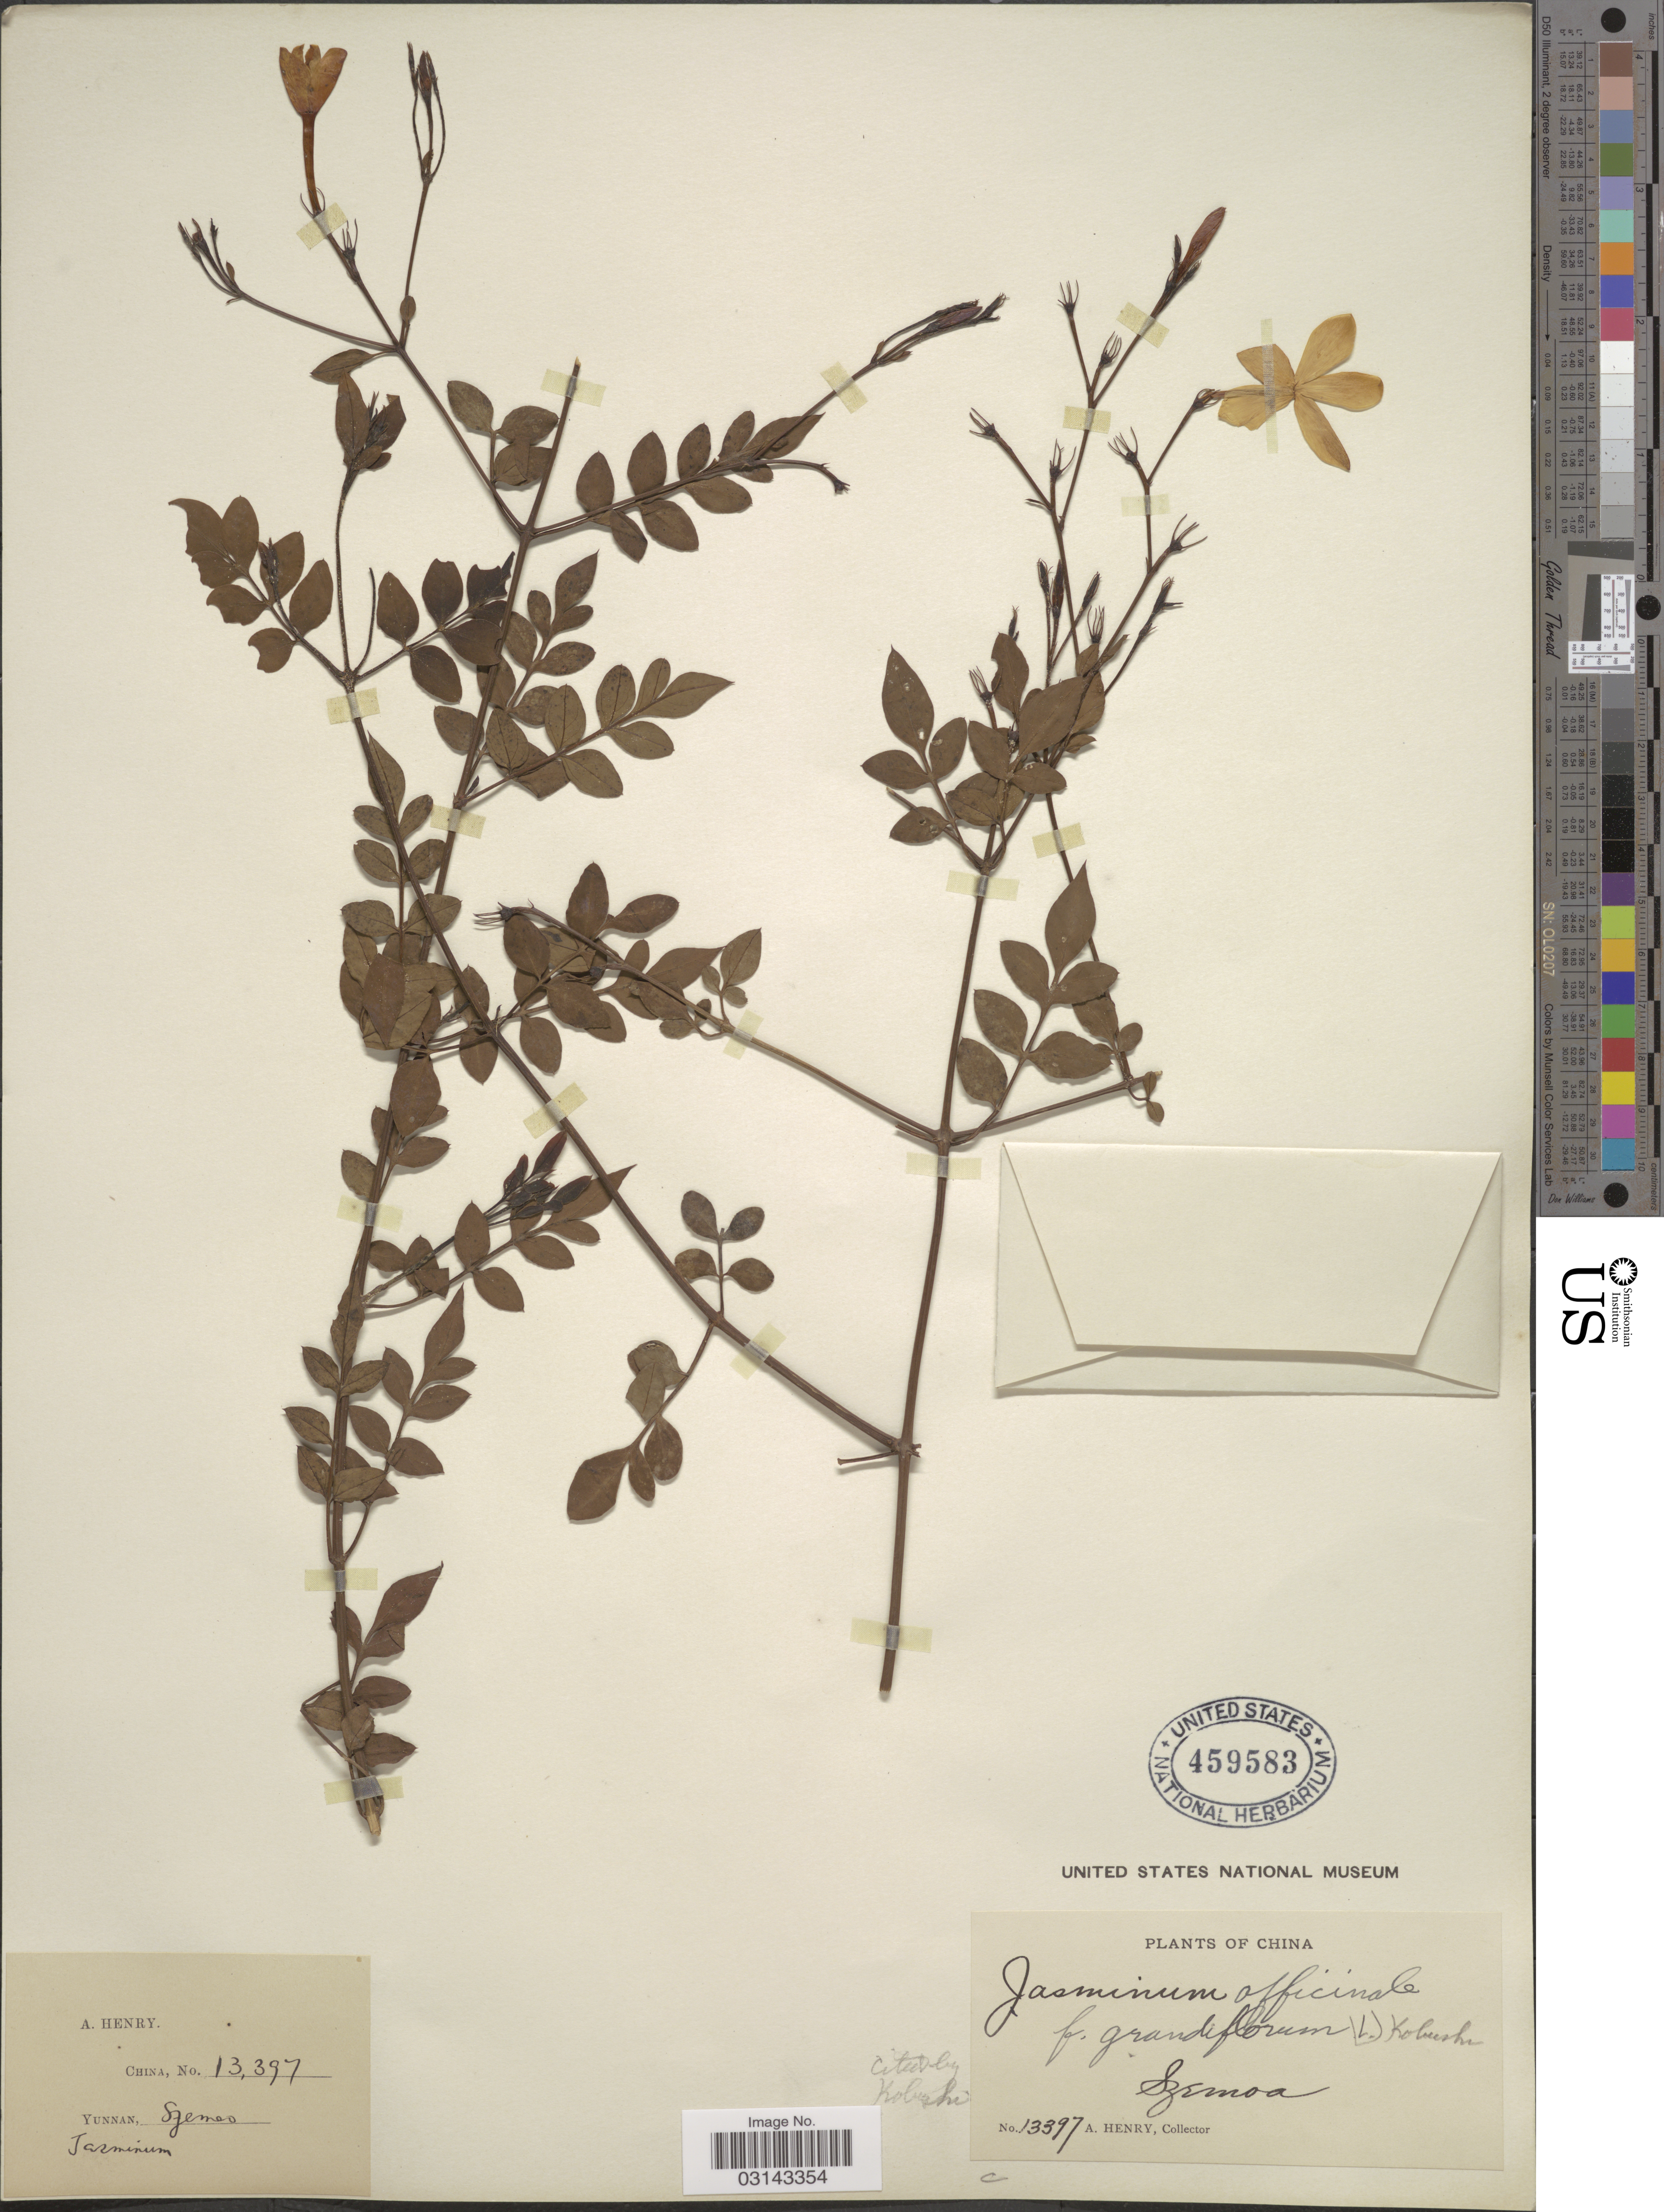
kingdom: Plantae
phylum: Tracheophyta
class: Magnoliopsida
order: Lamiales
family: Oleaceae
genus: Jasminum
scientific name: Jasminum grandiflorum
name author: L.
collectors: A. Henry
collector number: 13397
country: China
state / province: Yunnan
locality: Szemoa.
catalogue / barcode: US 459583